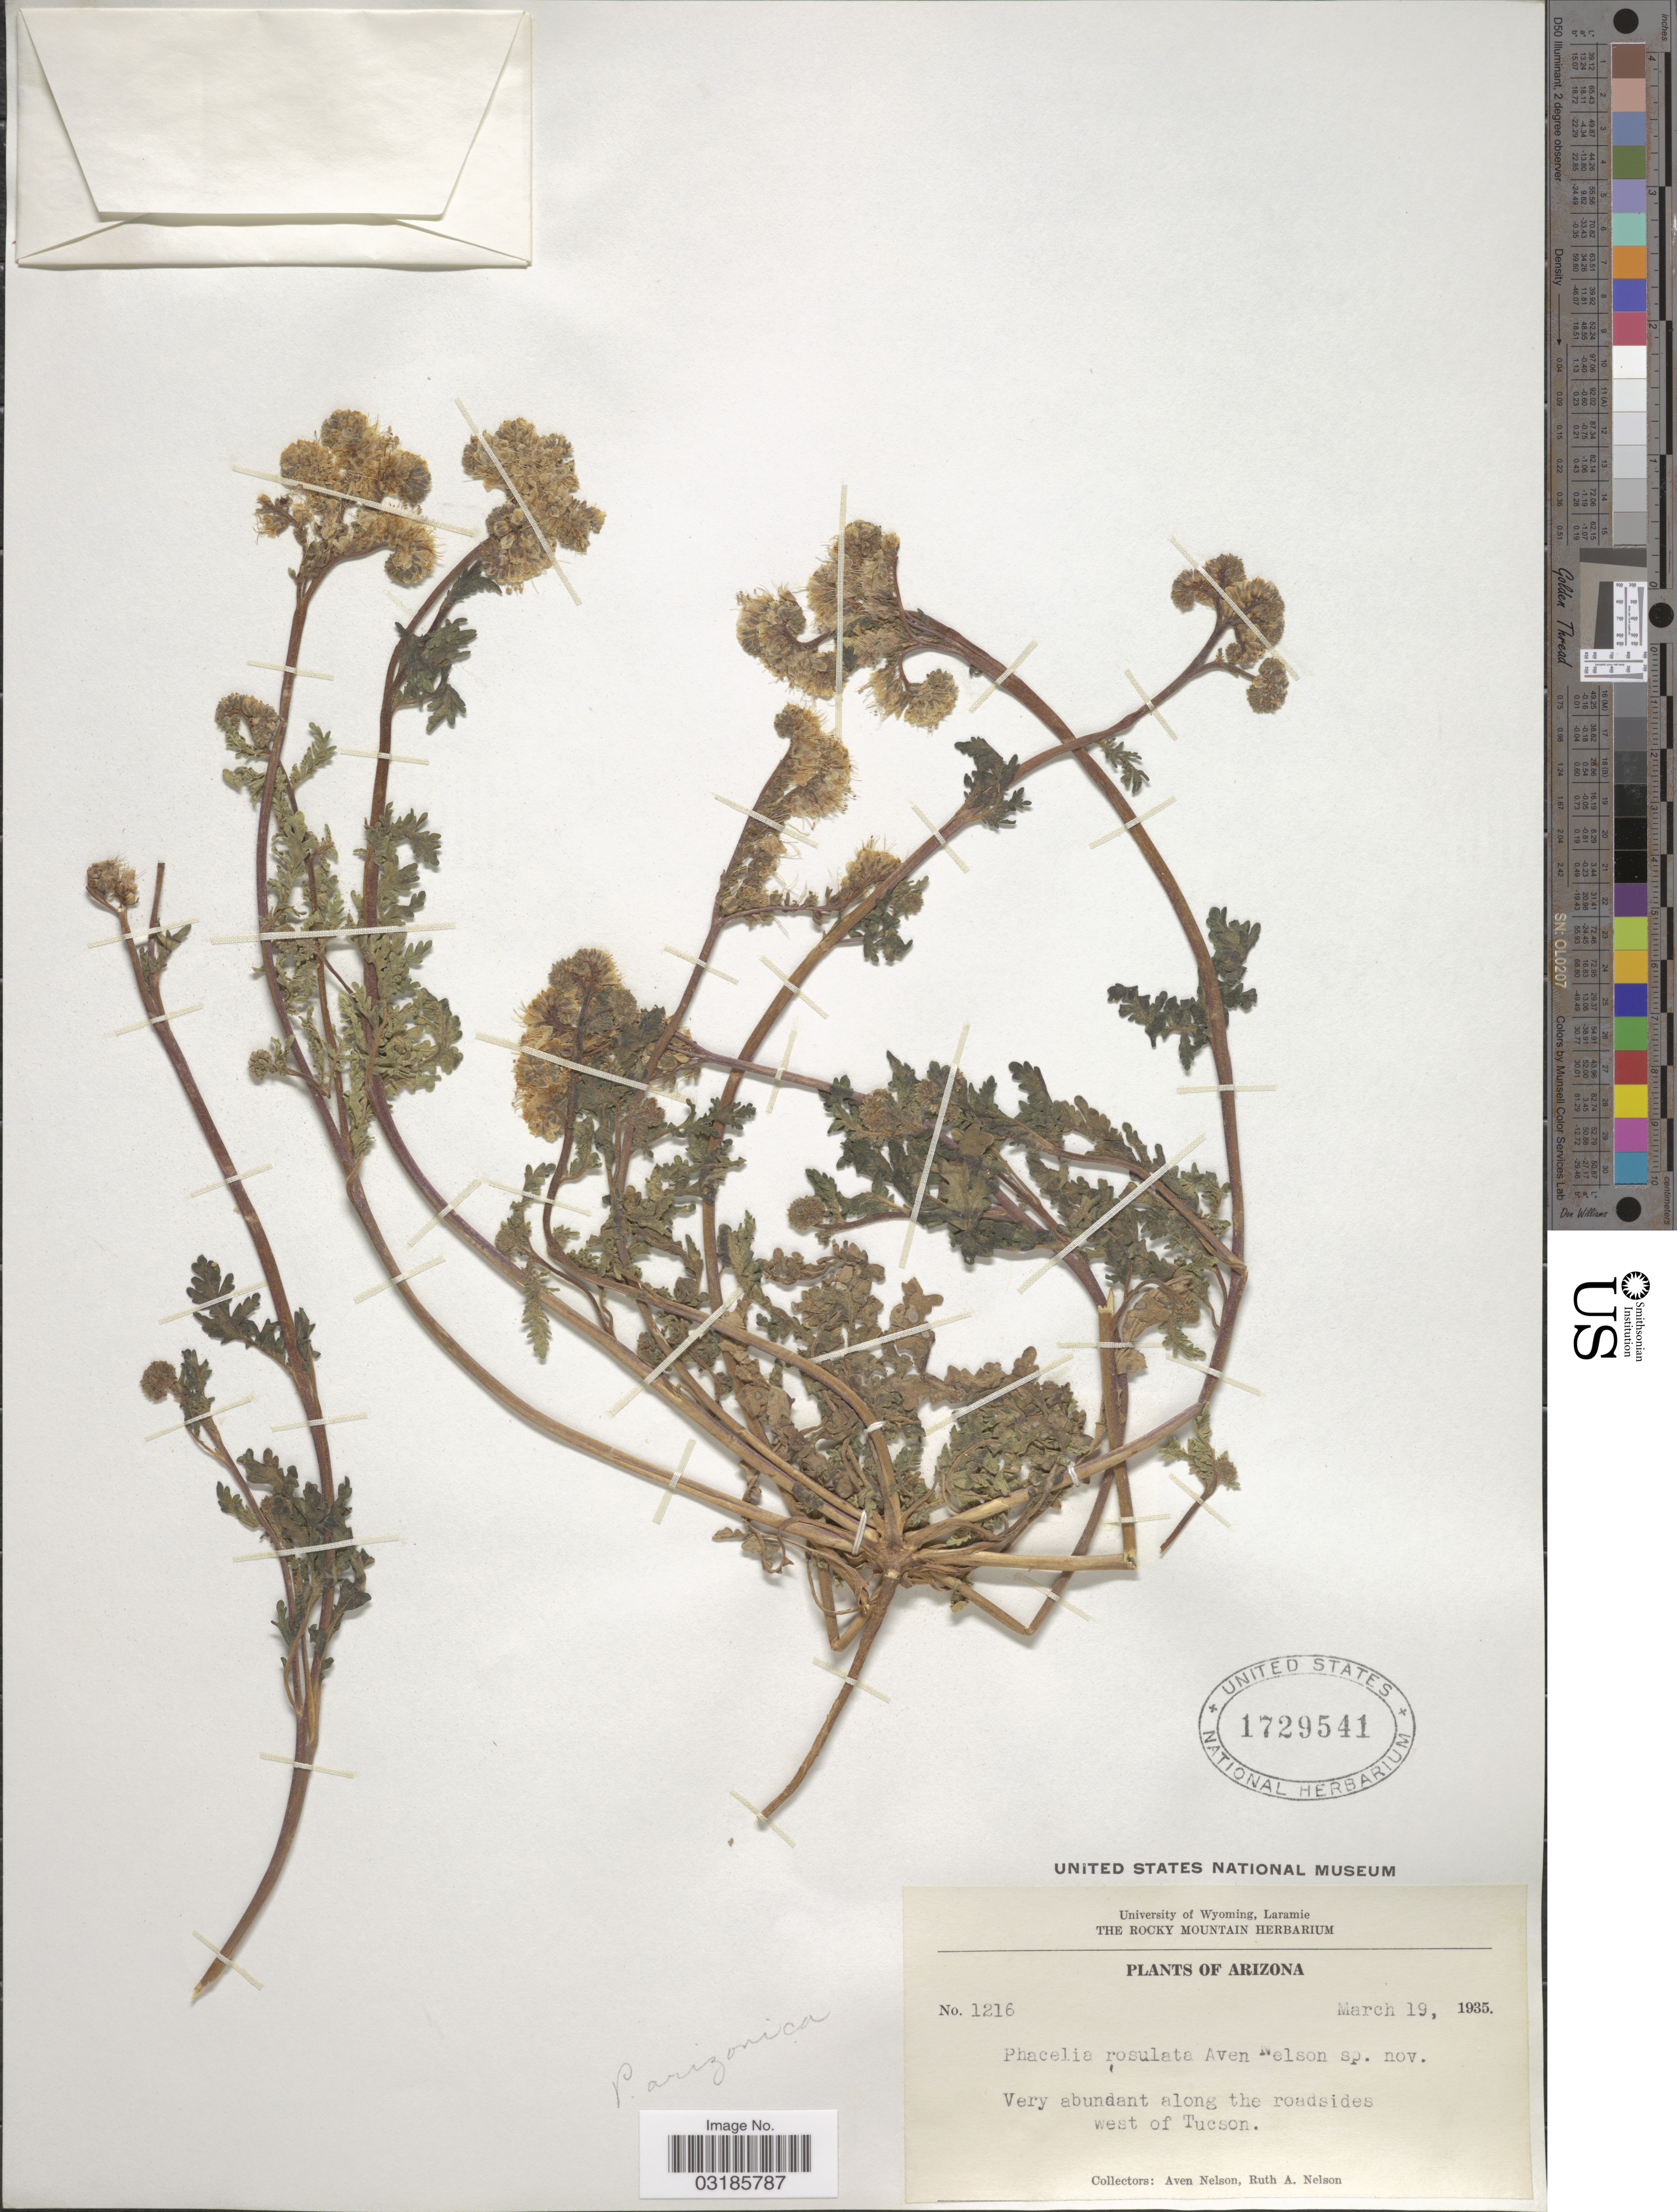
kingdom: Plantae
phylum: Tracheophyta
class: Magnoliopsida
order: Boraginales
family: Hydrophyllaceae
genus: Phacelia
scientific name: Phacelia popei var. arizonica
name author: (A. Gray) J.W. Voss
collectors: A. Nelson & R. A. Nelson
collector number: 1216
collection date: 1935-03-19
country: United States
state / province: Arizona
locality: Very abundant along the roadsides west of Tucson.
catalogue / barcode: US 1729541